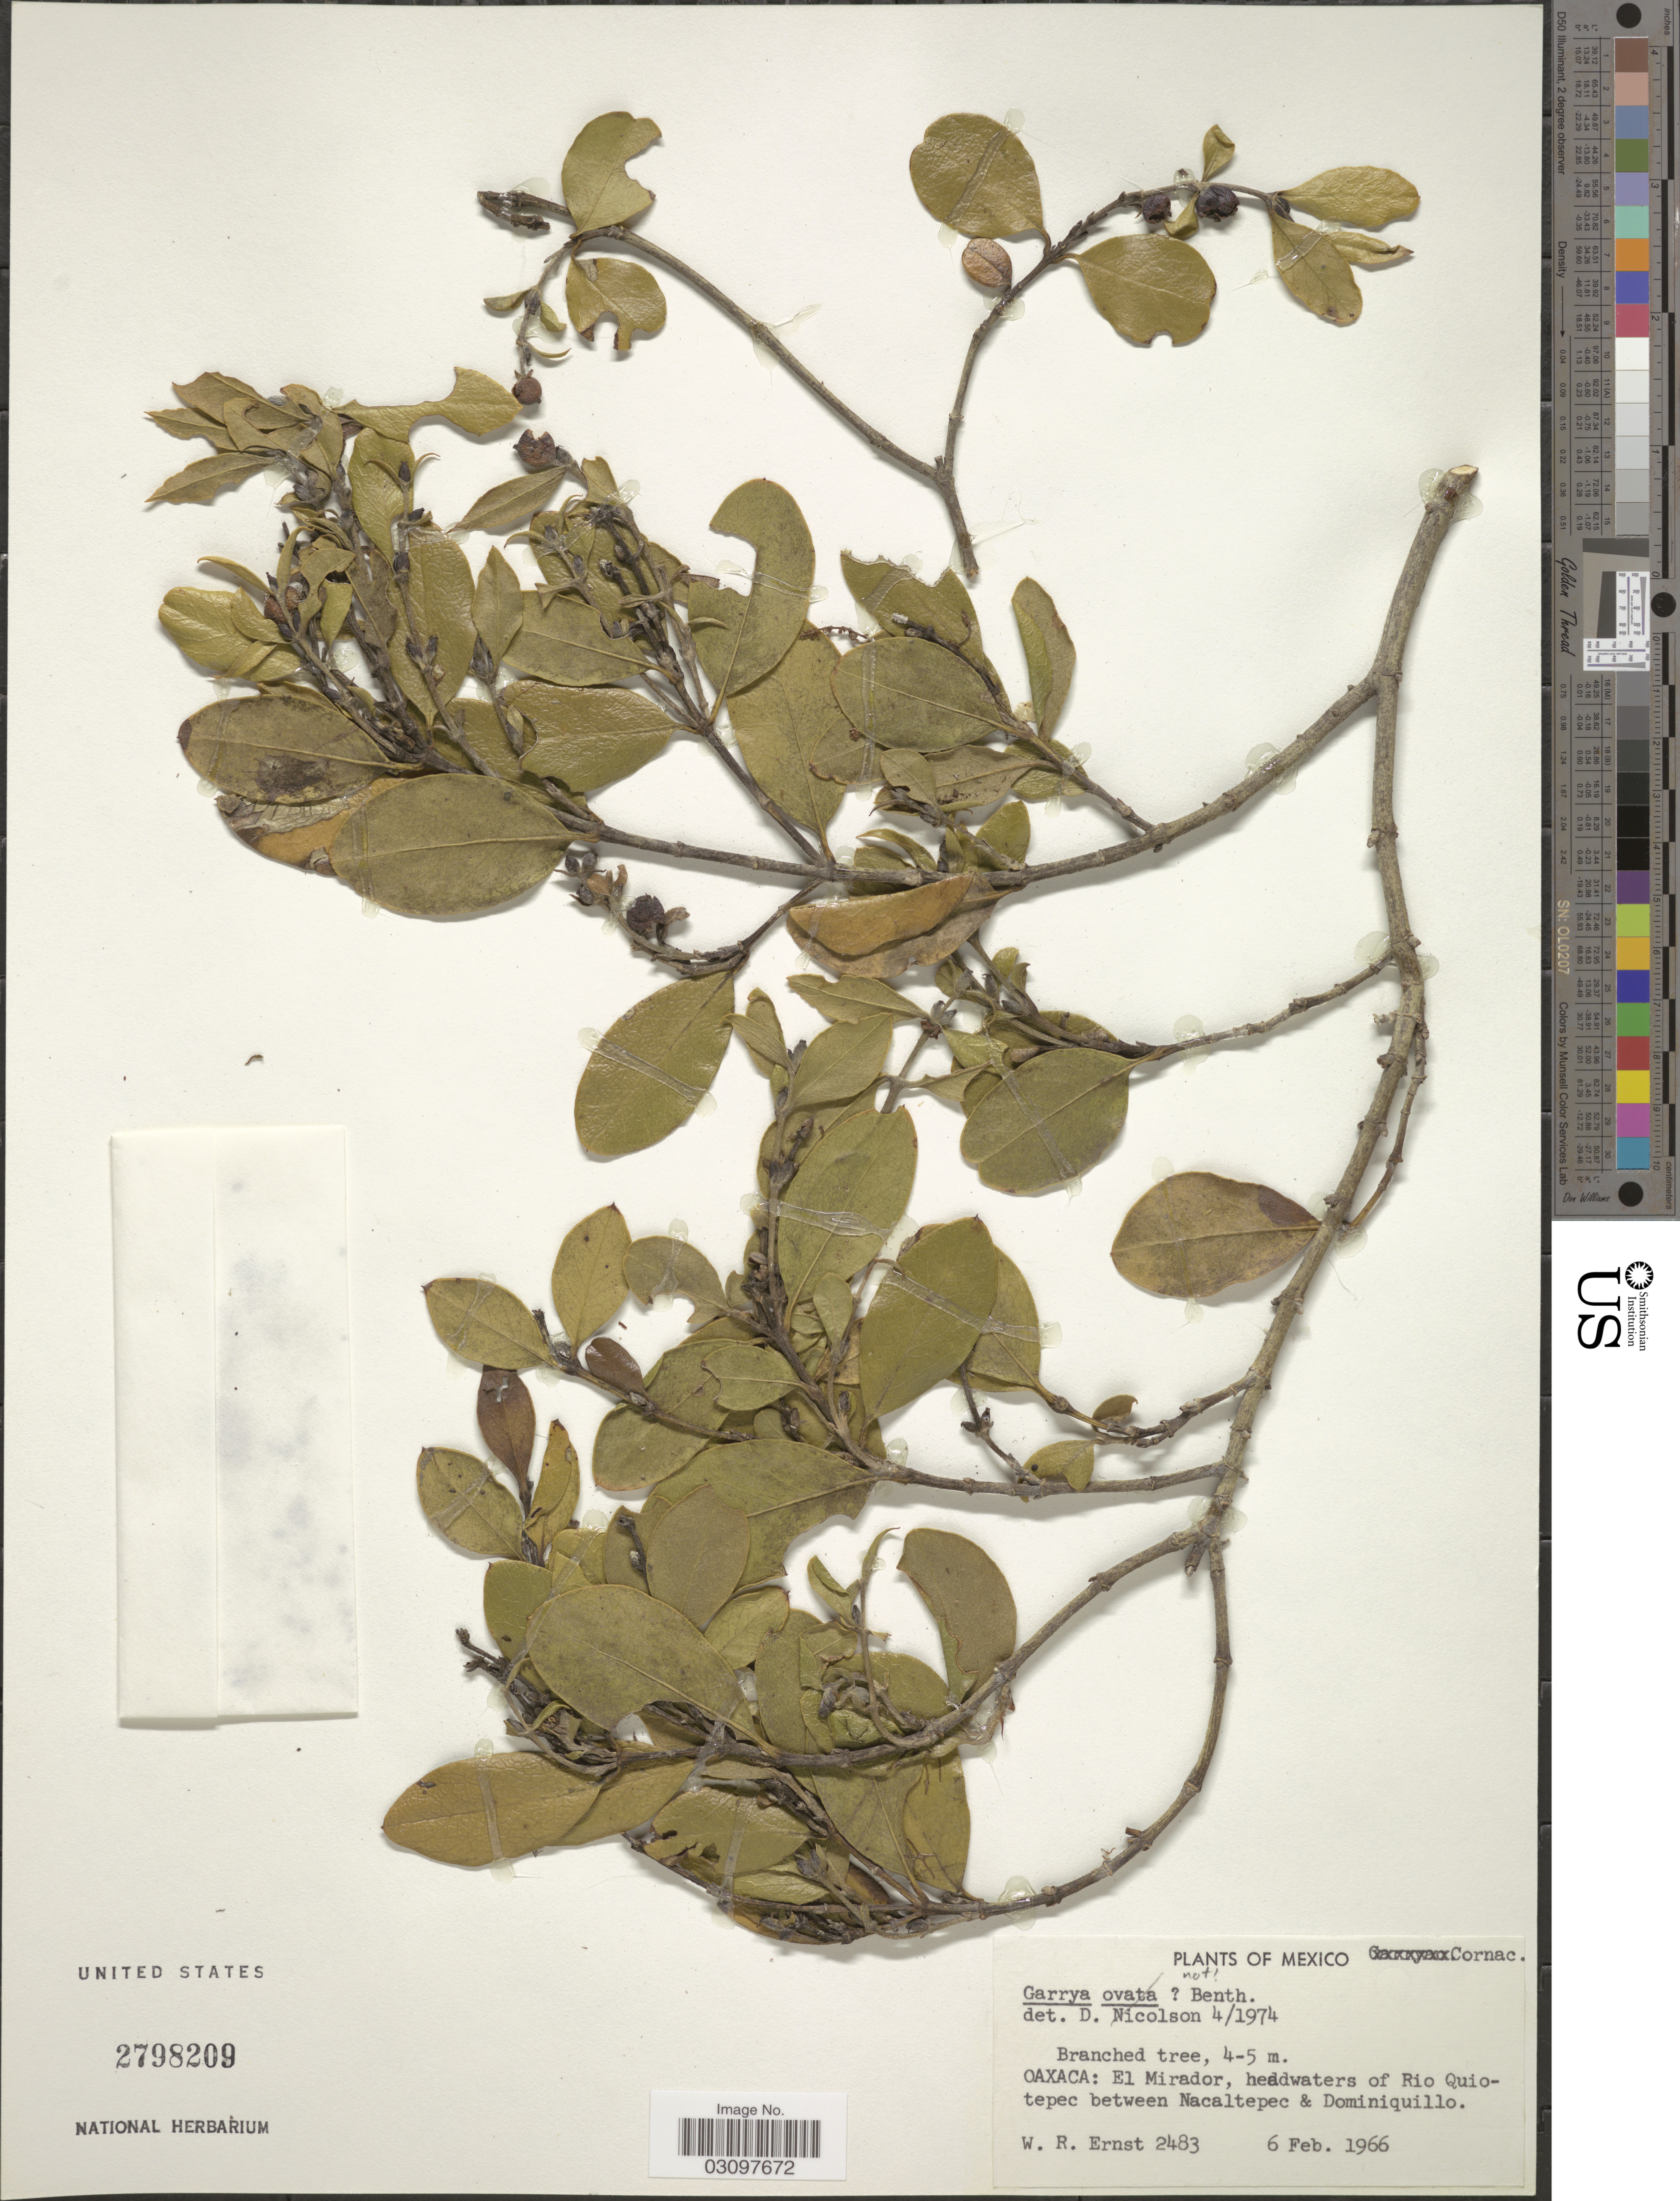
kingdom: Plantae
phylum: Tracheophyta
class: Magnoliopsida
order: Garryales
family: Garryaceae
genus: Garrya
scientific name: Garrya sp.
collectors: W. R. Ernst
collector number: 2483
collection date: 1966-02-06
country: Mexico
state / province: Oaxaca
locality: El Mirador, headwaters of Rio Quiotepec between Nacaltepec & Dominiquillo.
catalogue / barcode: US 2798209